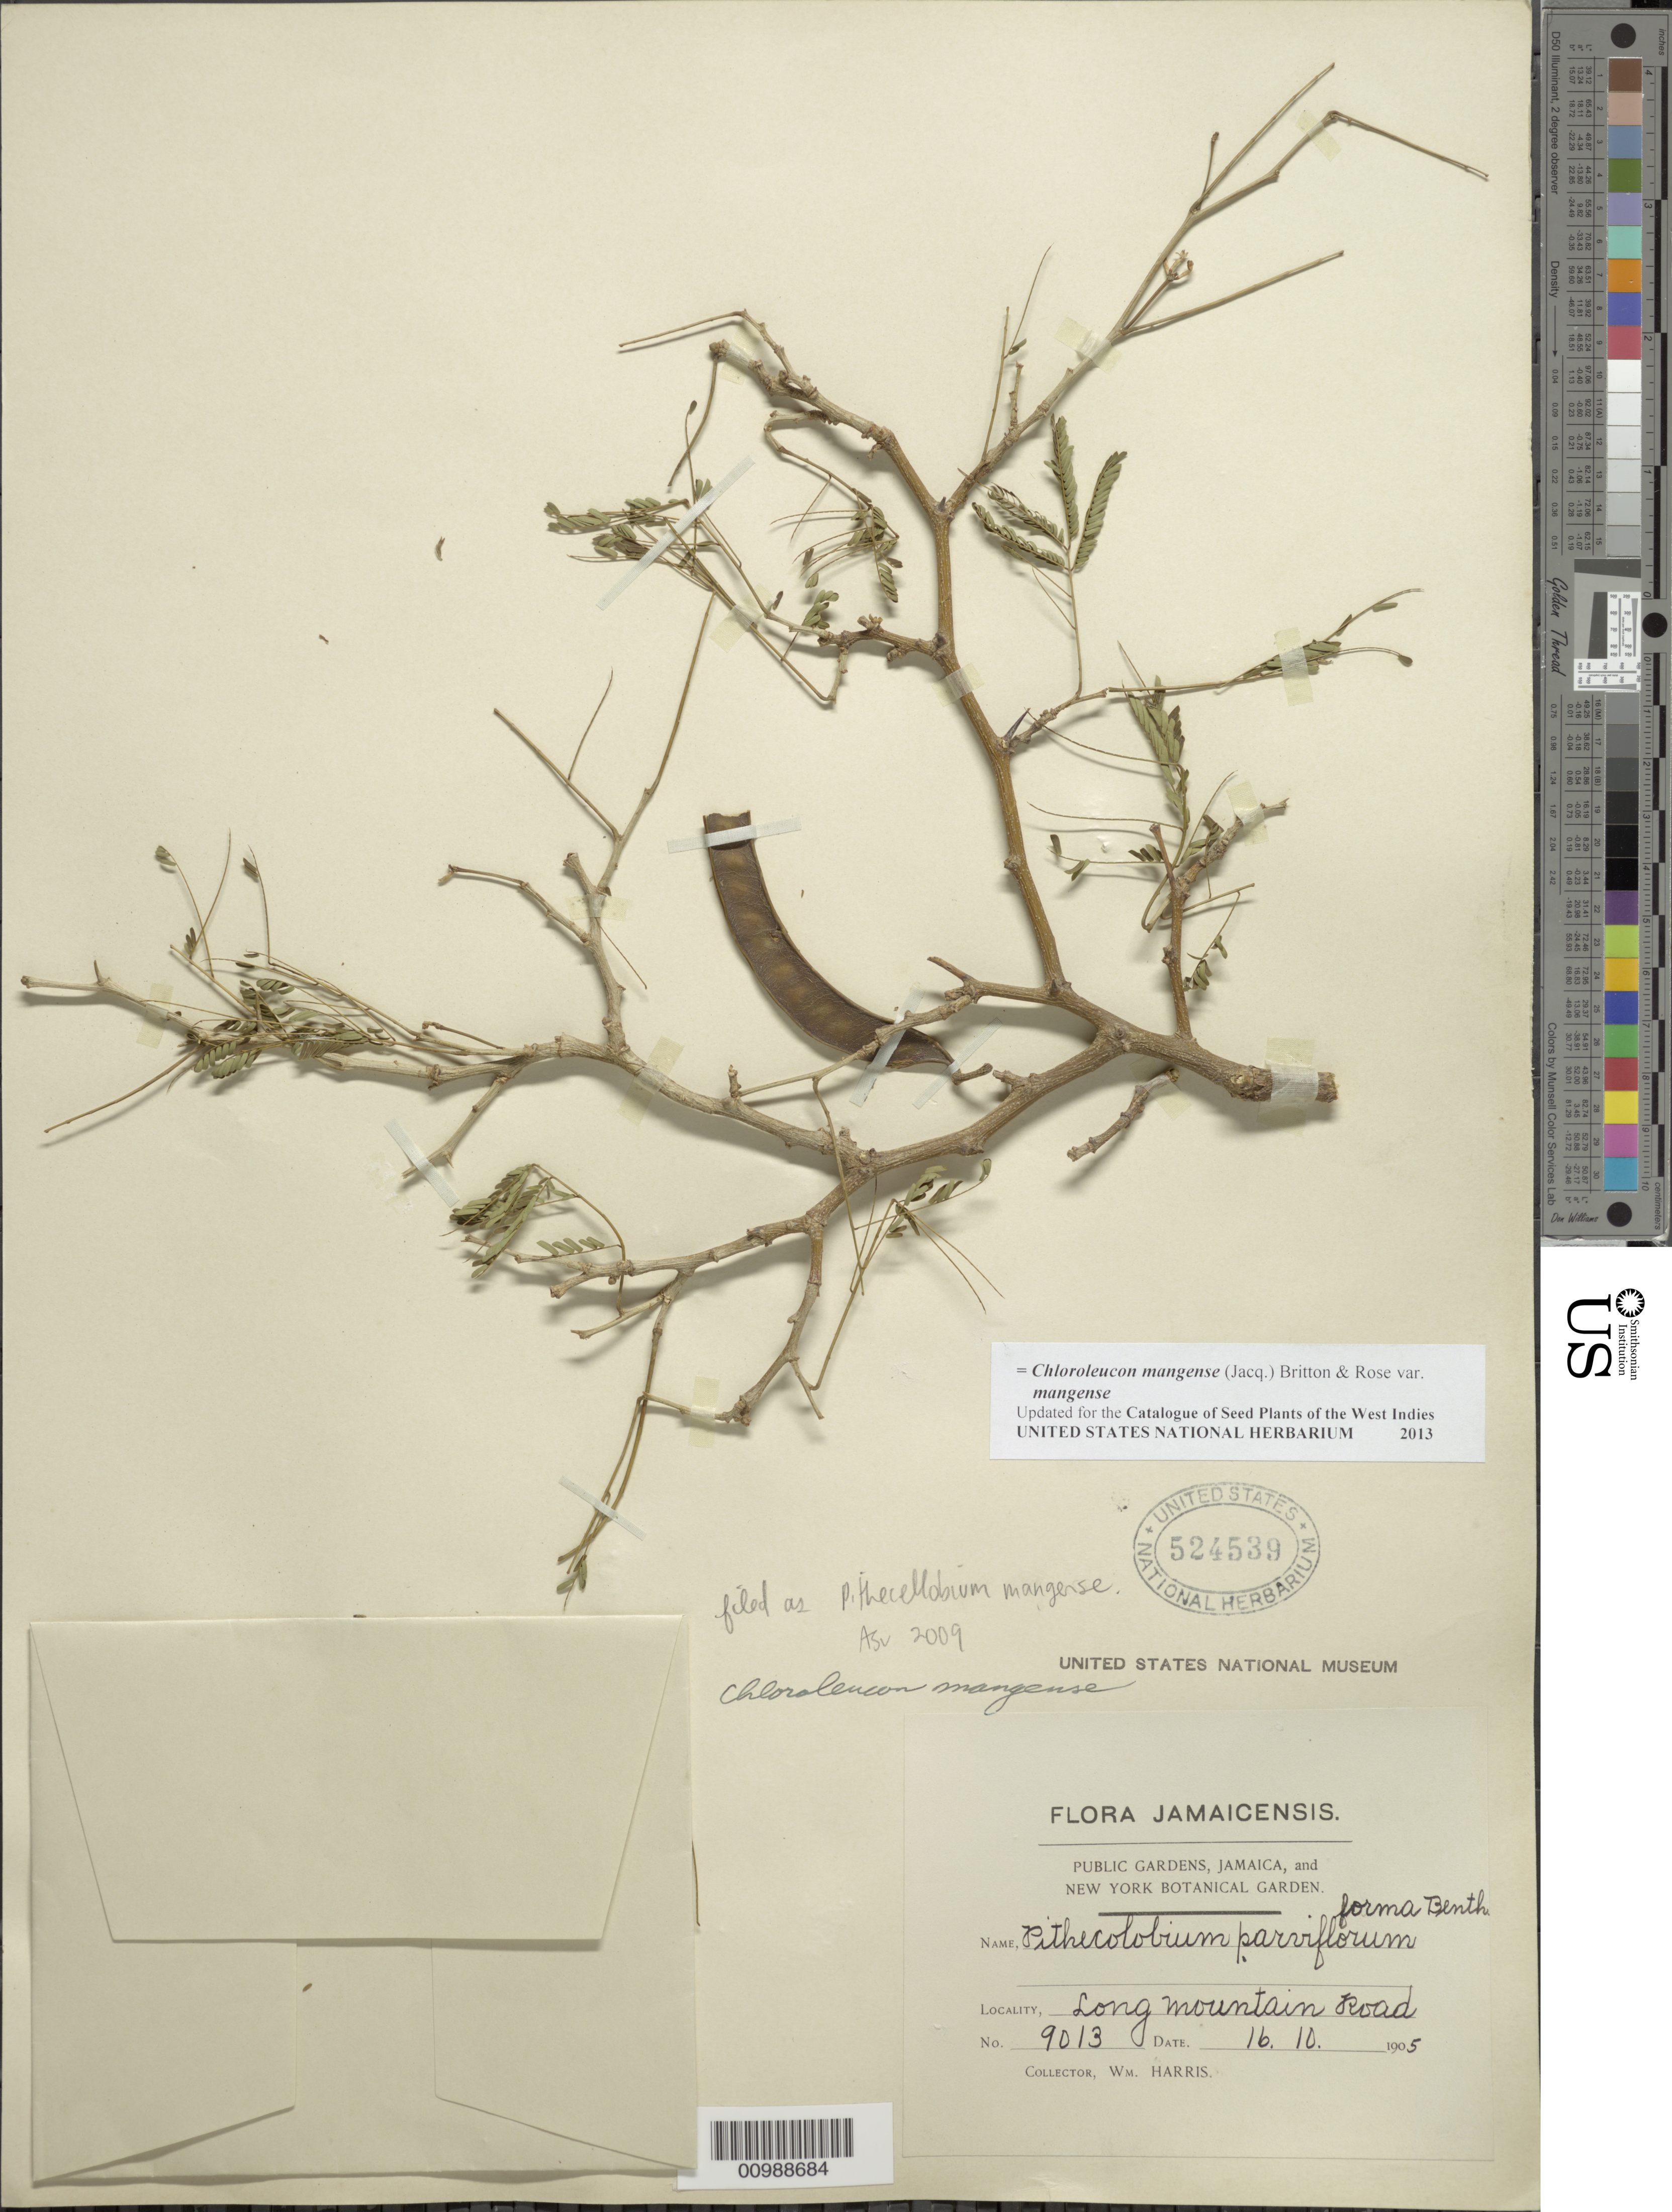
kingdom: Plantae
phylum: Tracheophyta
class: Magnoliopsida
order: Fabales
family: Fabaceae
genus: Chloroleucon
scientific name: Chloroleucon mangense var. mangense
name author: (Jacq.) Britton & Rose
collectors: W. H. Harris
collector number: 9013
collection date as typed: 16 Oct 1905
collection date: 1905-10-16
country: Jamaica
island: Jamaica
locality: Long Mountain Road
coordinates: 0 N, 0 E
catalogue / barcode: US 524539